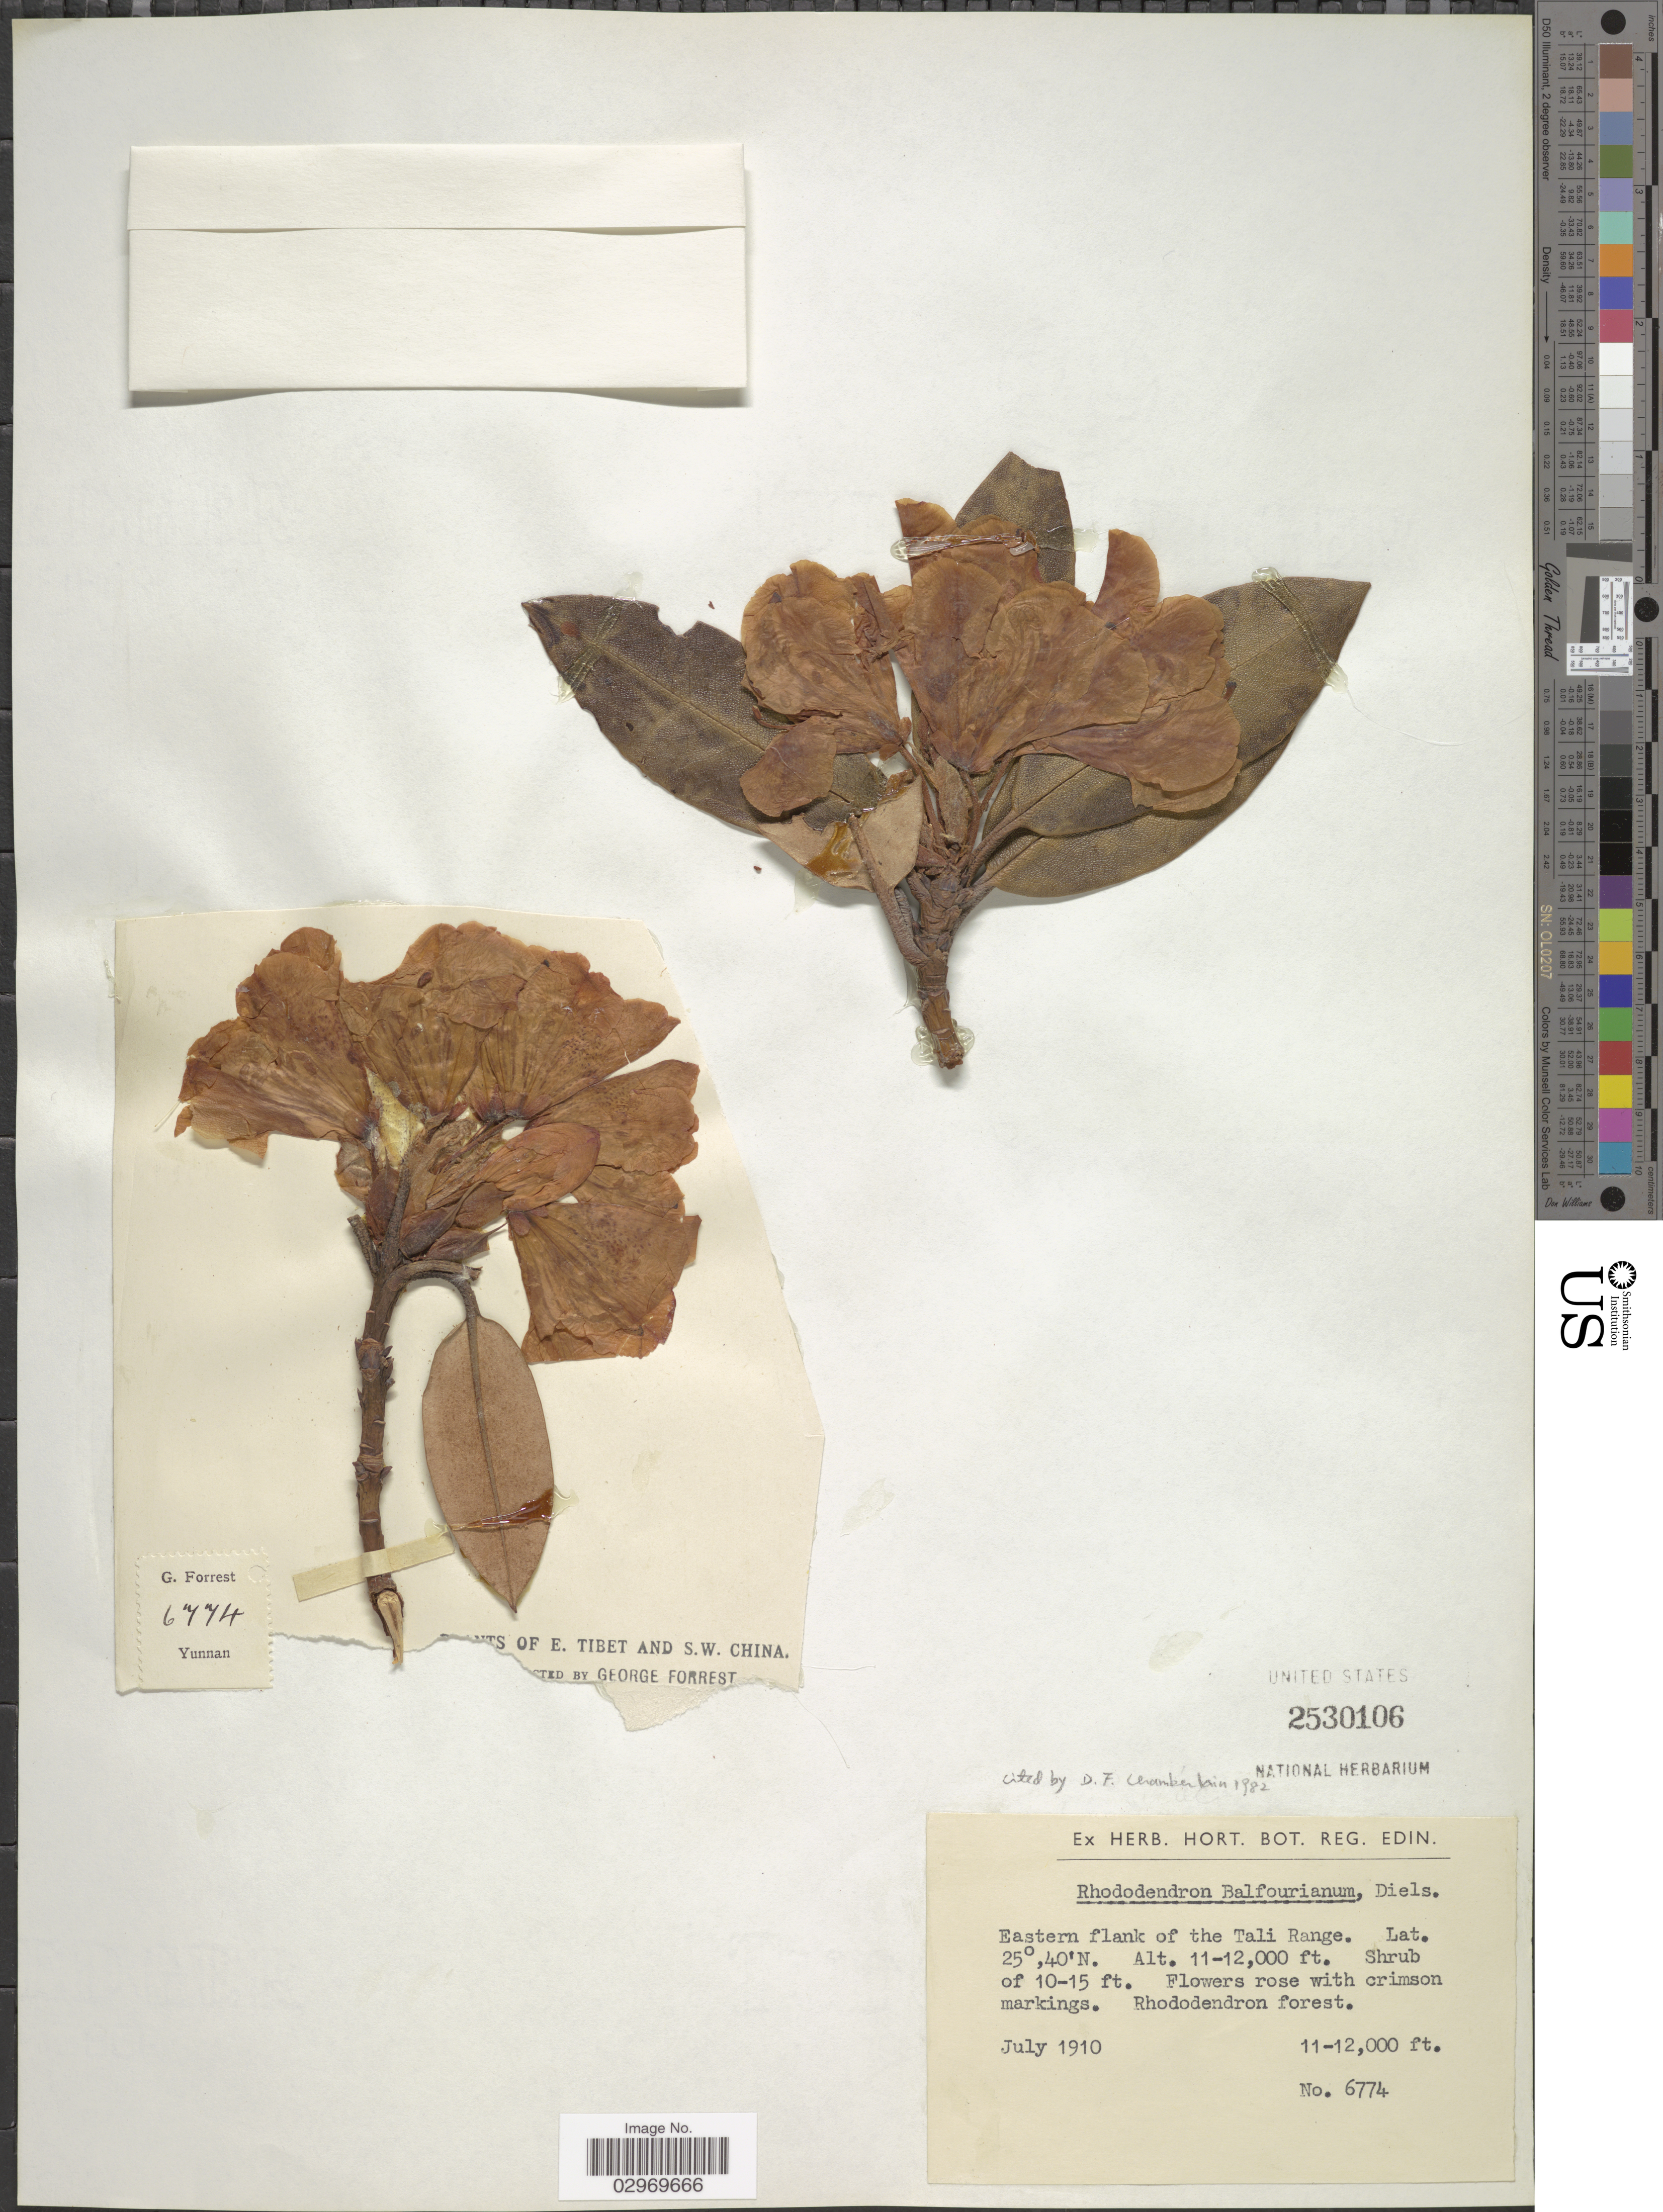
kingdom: Plantae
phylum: Tracheophyta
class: Magnoliopsida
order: Ericales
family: Ericaceae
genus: Rhododendron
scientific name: Rhododendron balfourianum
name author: Diels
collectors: G. Forrest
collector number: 6774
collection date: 1910-07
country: China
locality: Yunnan. E. Tibet and S.W. China. Eastern flank of the Tali Range.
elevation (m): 3353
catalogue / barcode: US 2530106